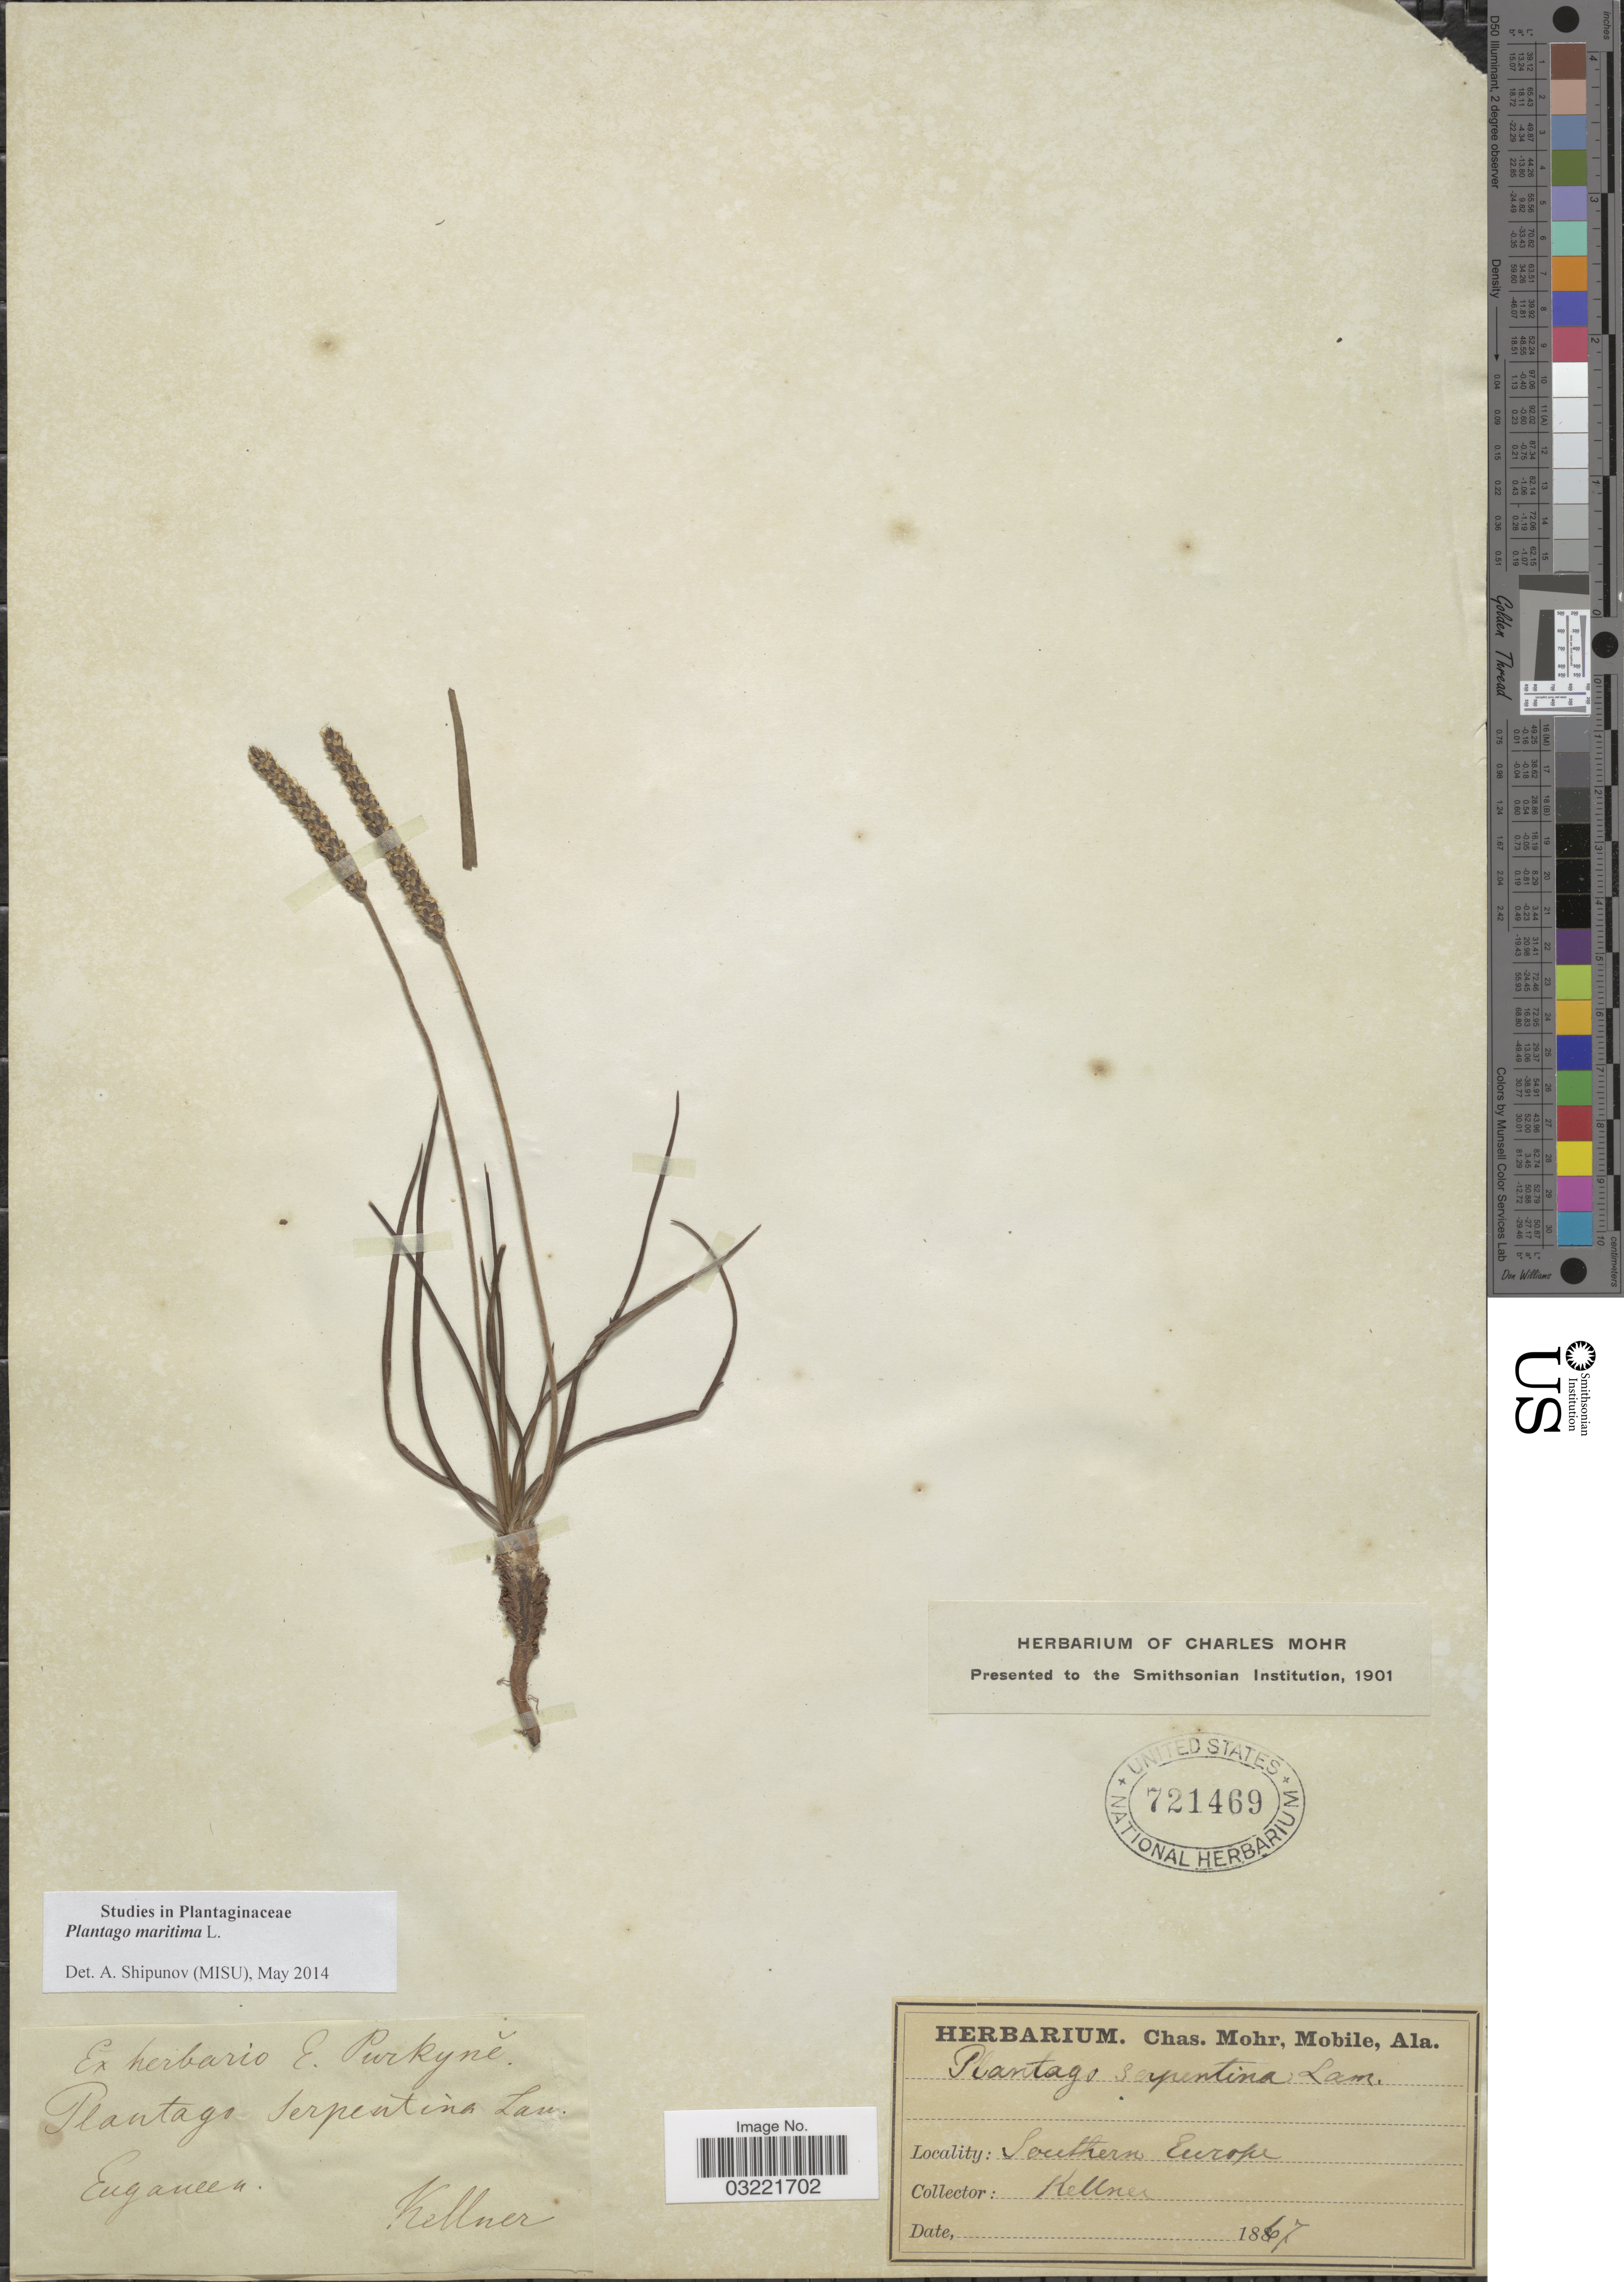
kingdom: Plantae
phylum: Tracheophyta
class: Magnoliopsida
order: Lamiales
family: Plantaginaceae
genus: Plantago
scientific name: Plantago maritima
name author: L.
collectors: Kellner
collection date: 1867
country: Italy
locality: Euganeen. Southern Europe.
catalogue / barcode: US 721469